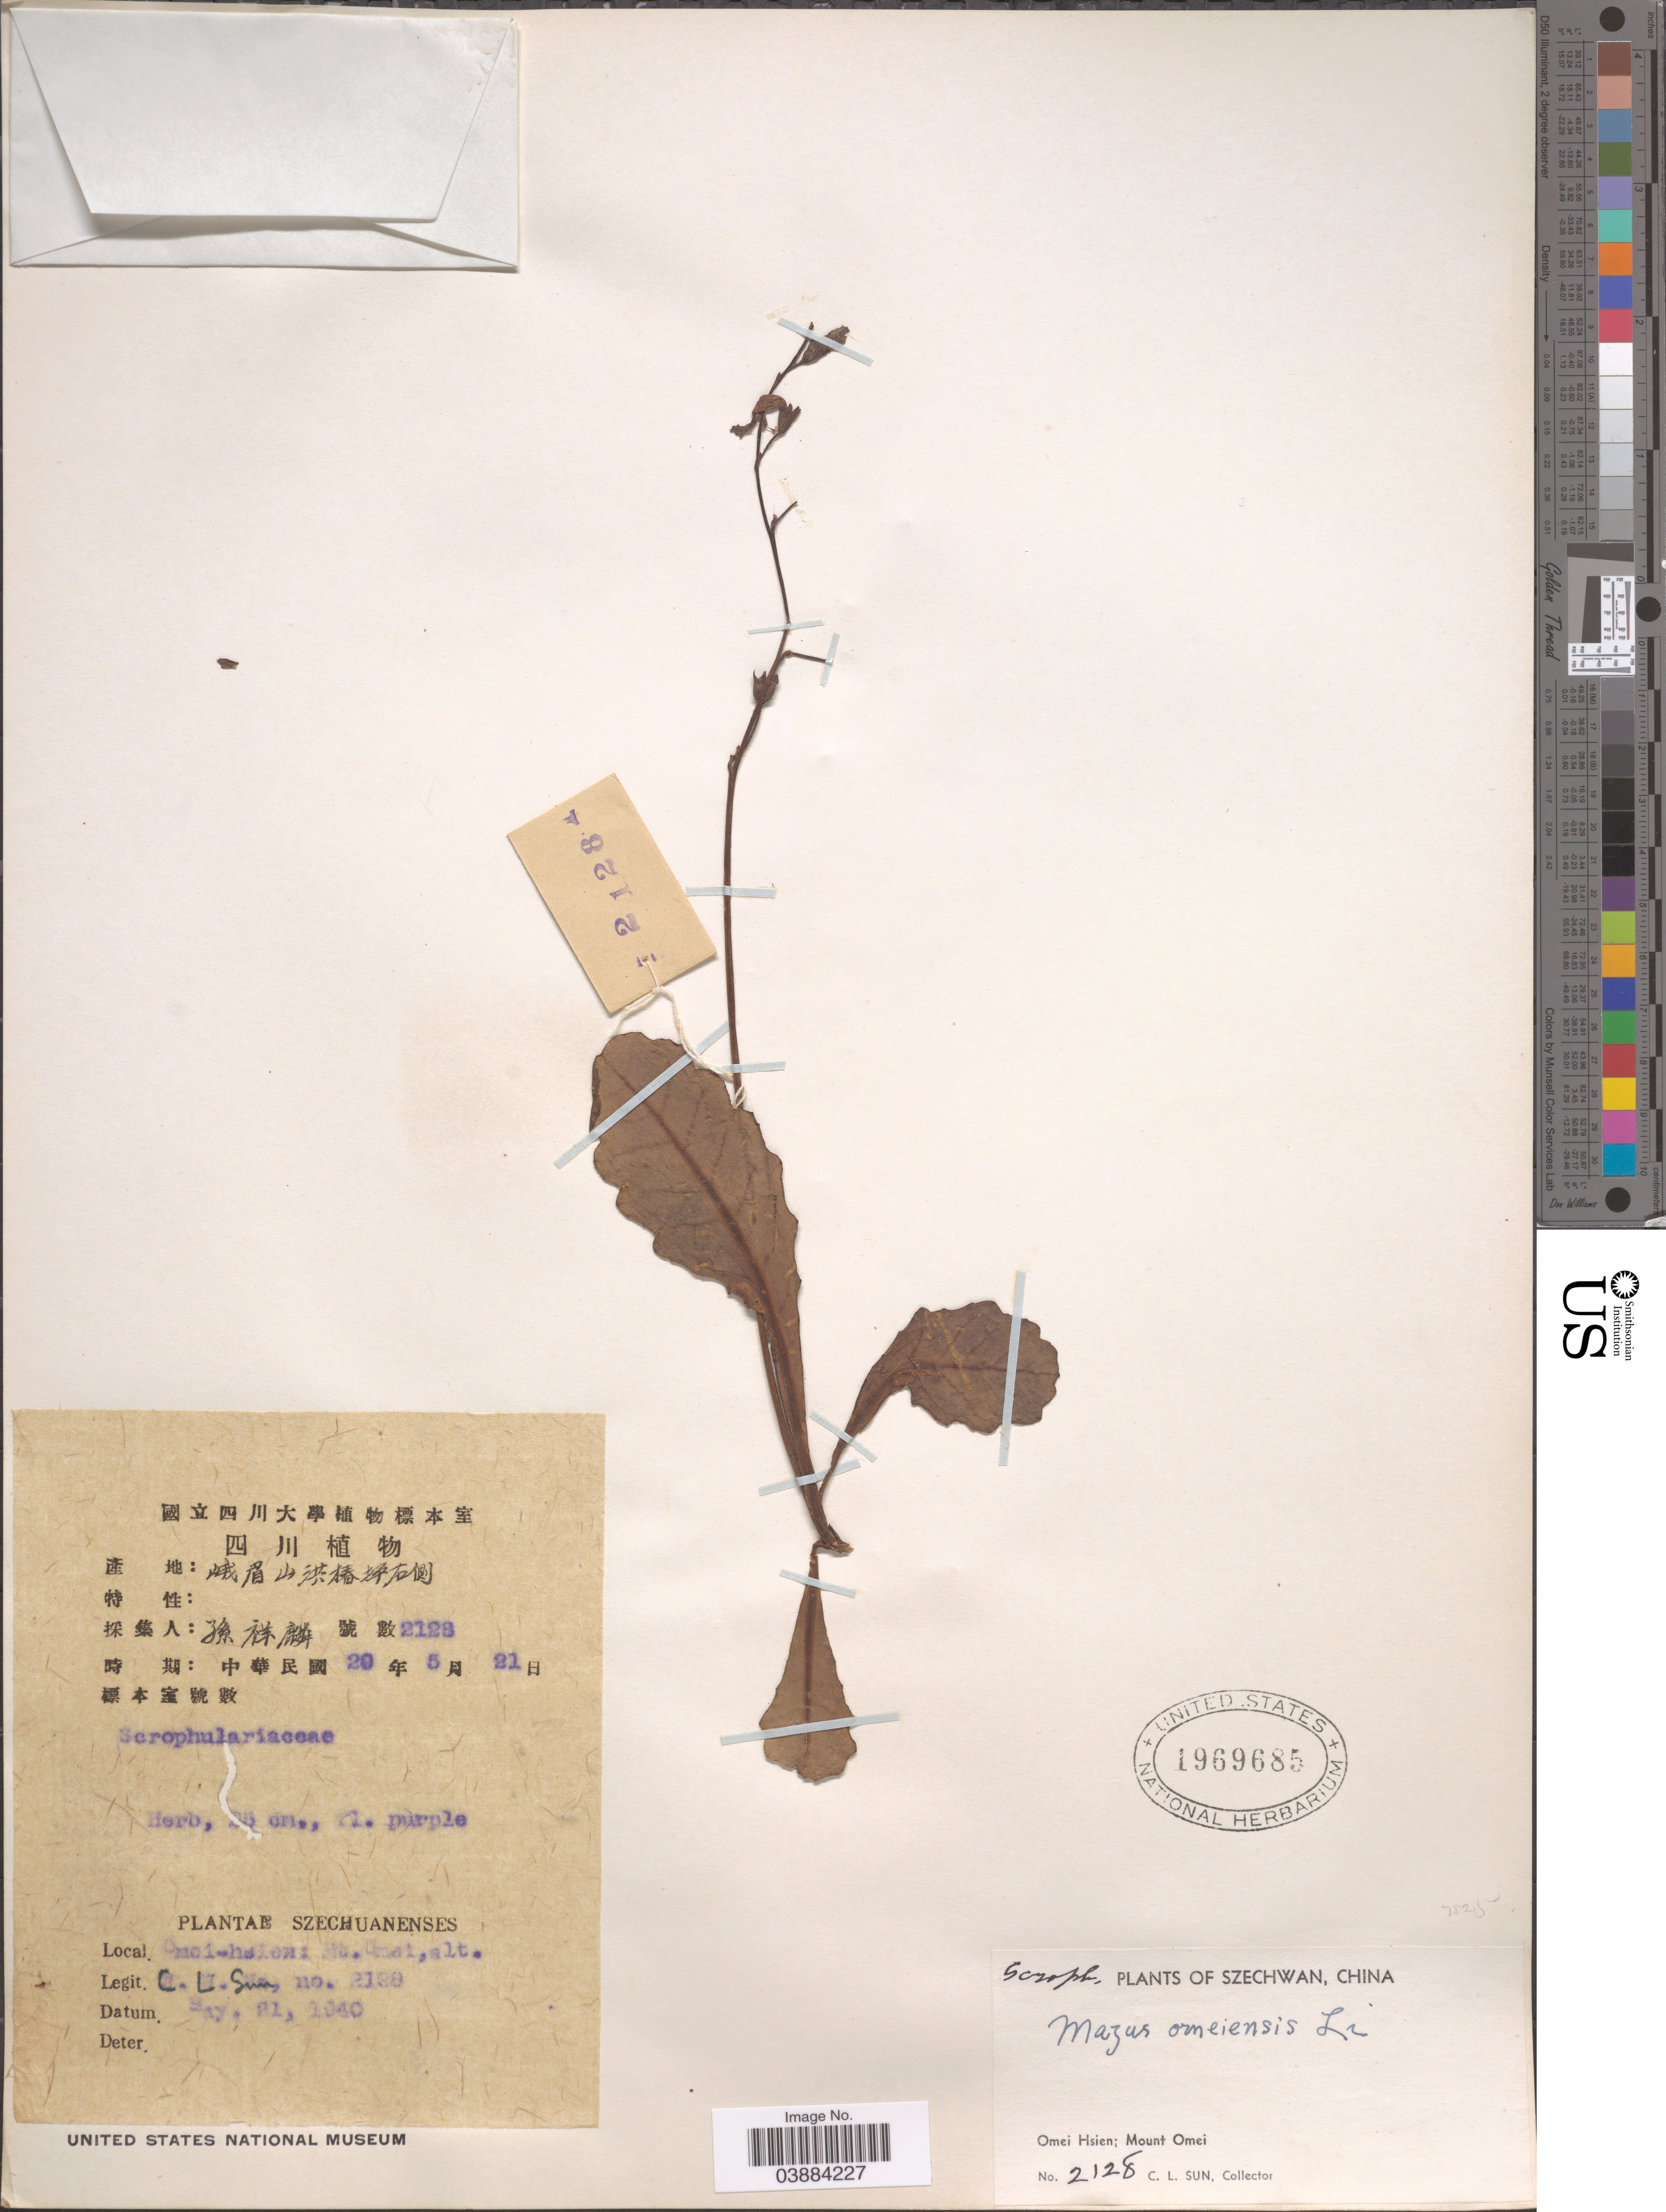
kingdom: Plantae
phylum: Tracheophyta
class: Magnoliopsida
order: Lamiales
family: Mazaceae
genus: Mazus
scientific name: Mazus omeiensis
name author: H.L. Li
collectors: C. Sun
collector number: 2128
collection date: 1940-05-21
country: China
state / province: Sichuan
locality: Szechuanenses. Omei Hsien; Mount Omei.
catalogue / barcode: US 1969685